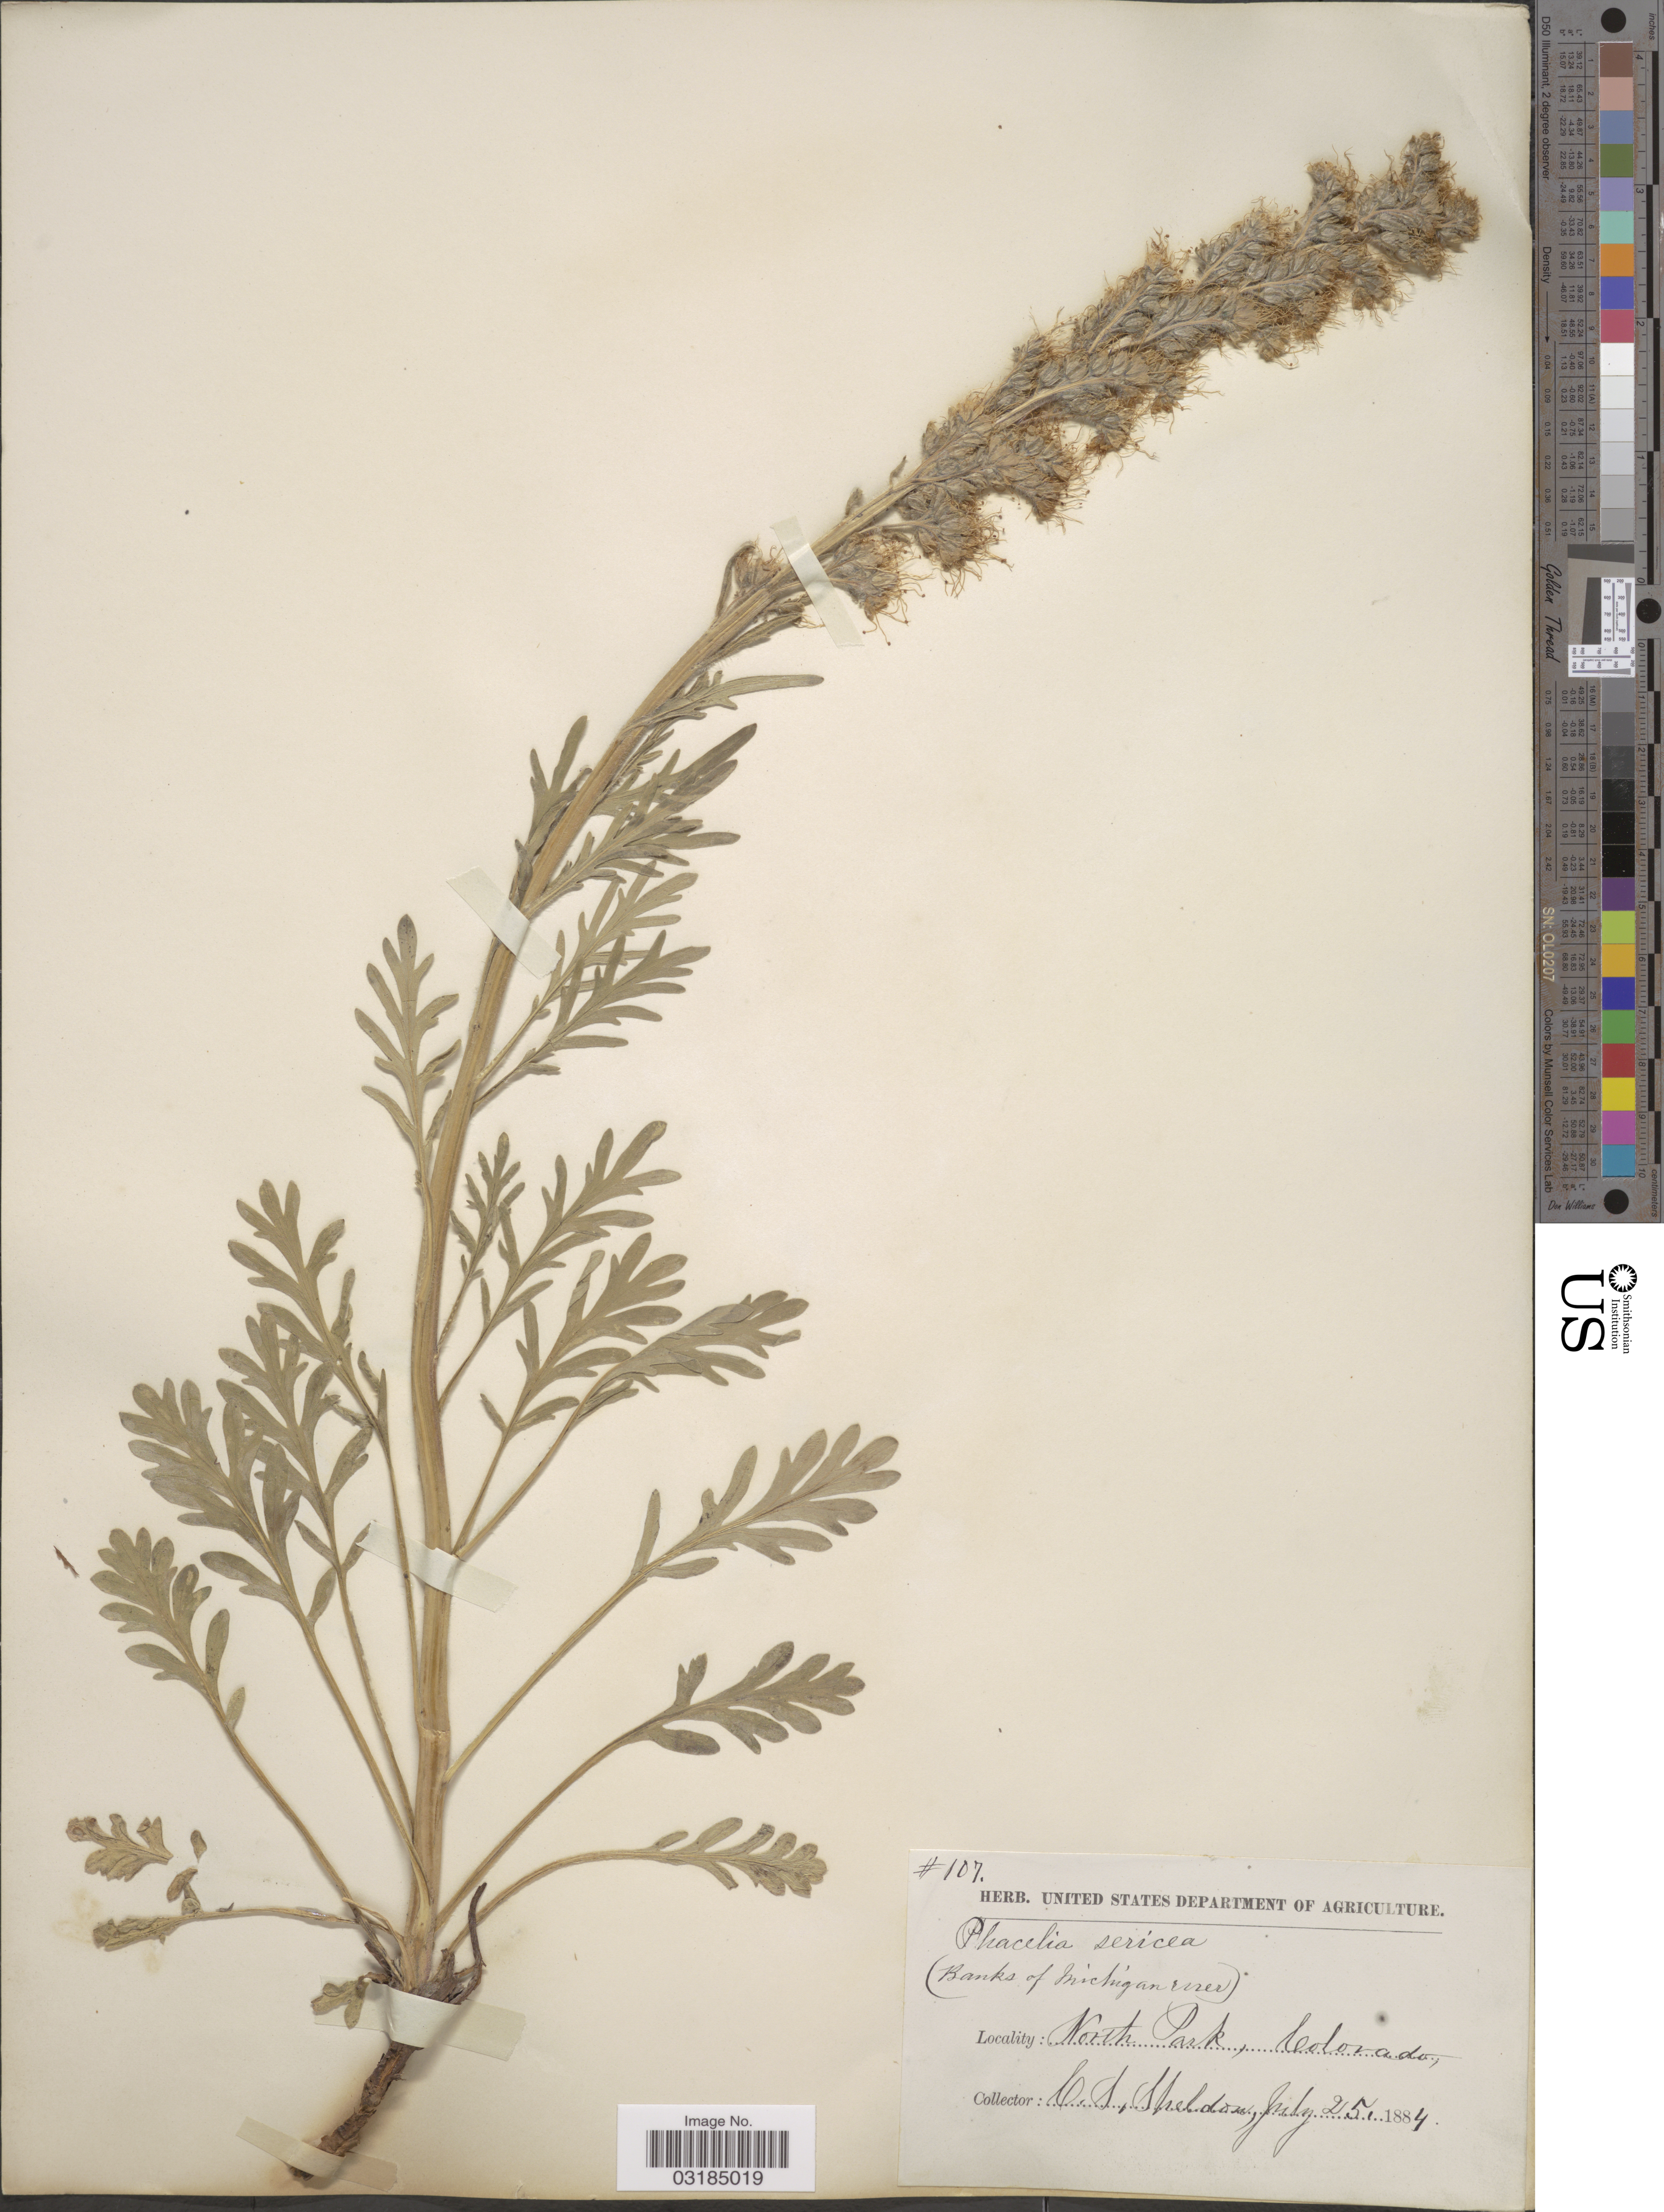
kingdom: Plantae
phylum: Tracheophyta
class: Magnoliopsida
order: Boraginales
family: Hydrophyllaceae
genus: Phacelia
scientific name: Phacelia ciliosa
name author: Rydb.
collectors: C. S. Sheldon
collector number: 107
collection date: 1884-07-25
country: United States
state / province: Colorado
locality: North Park.